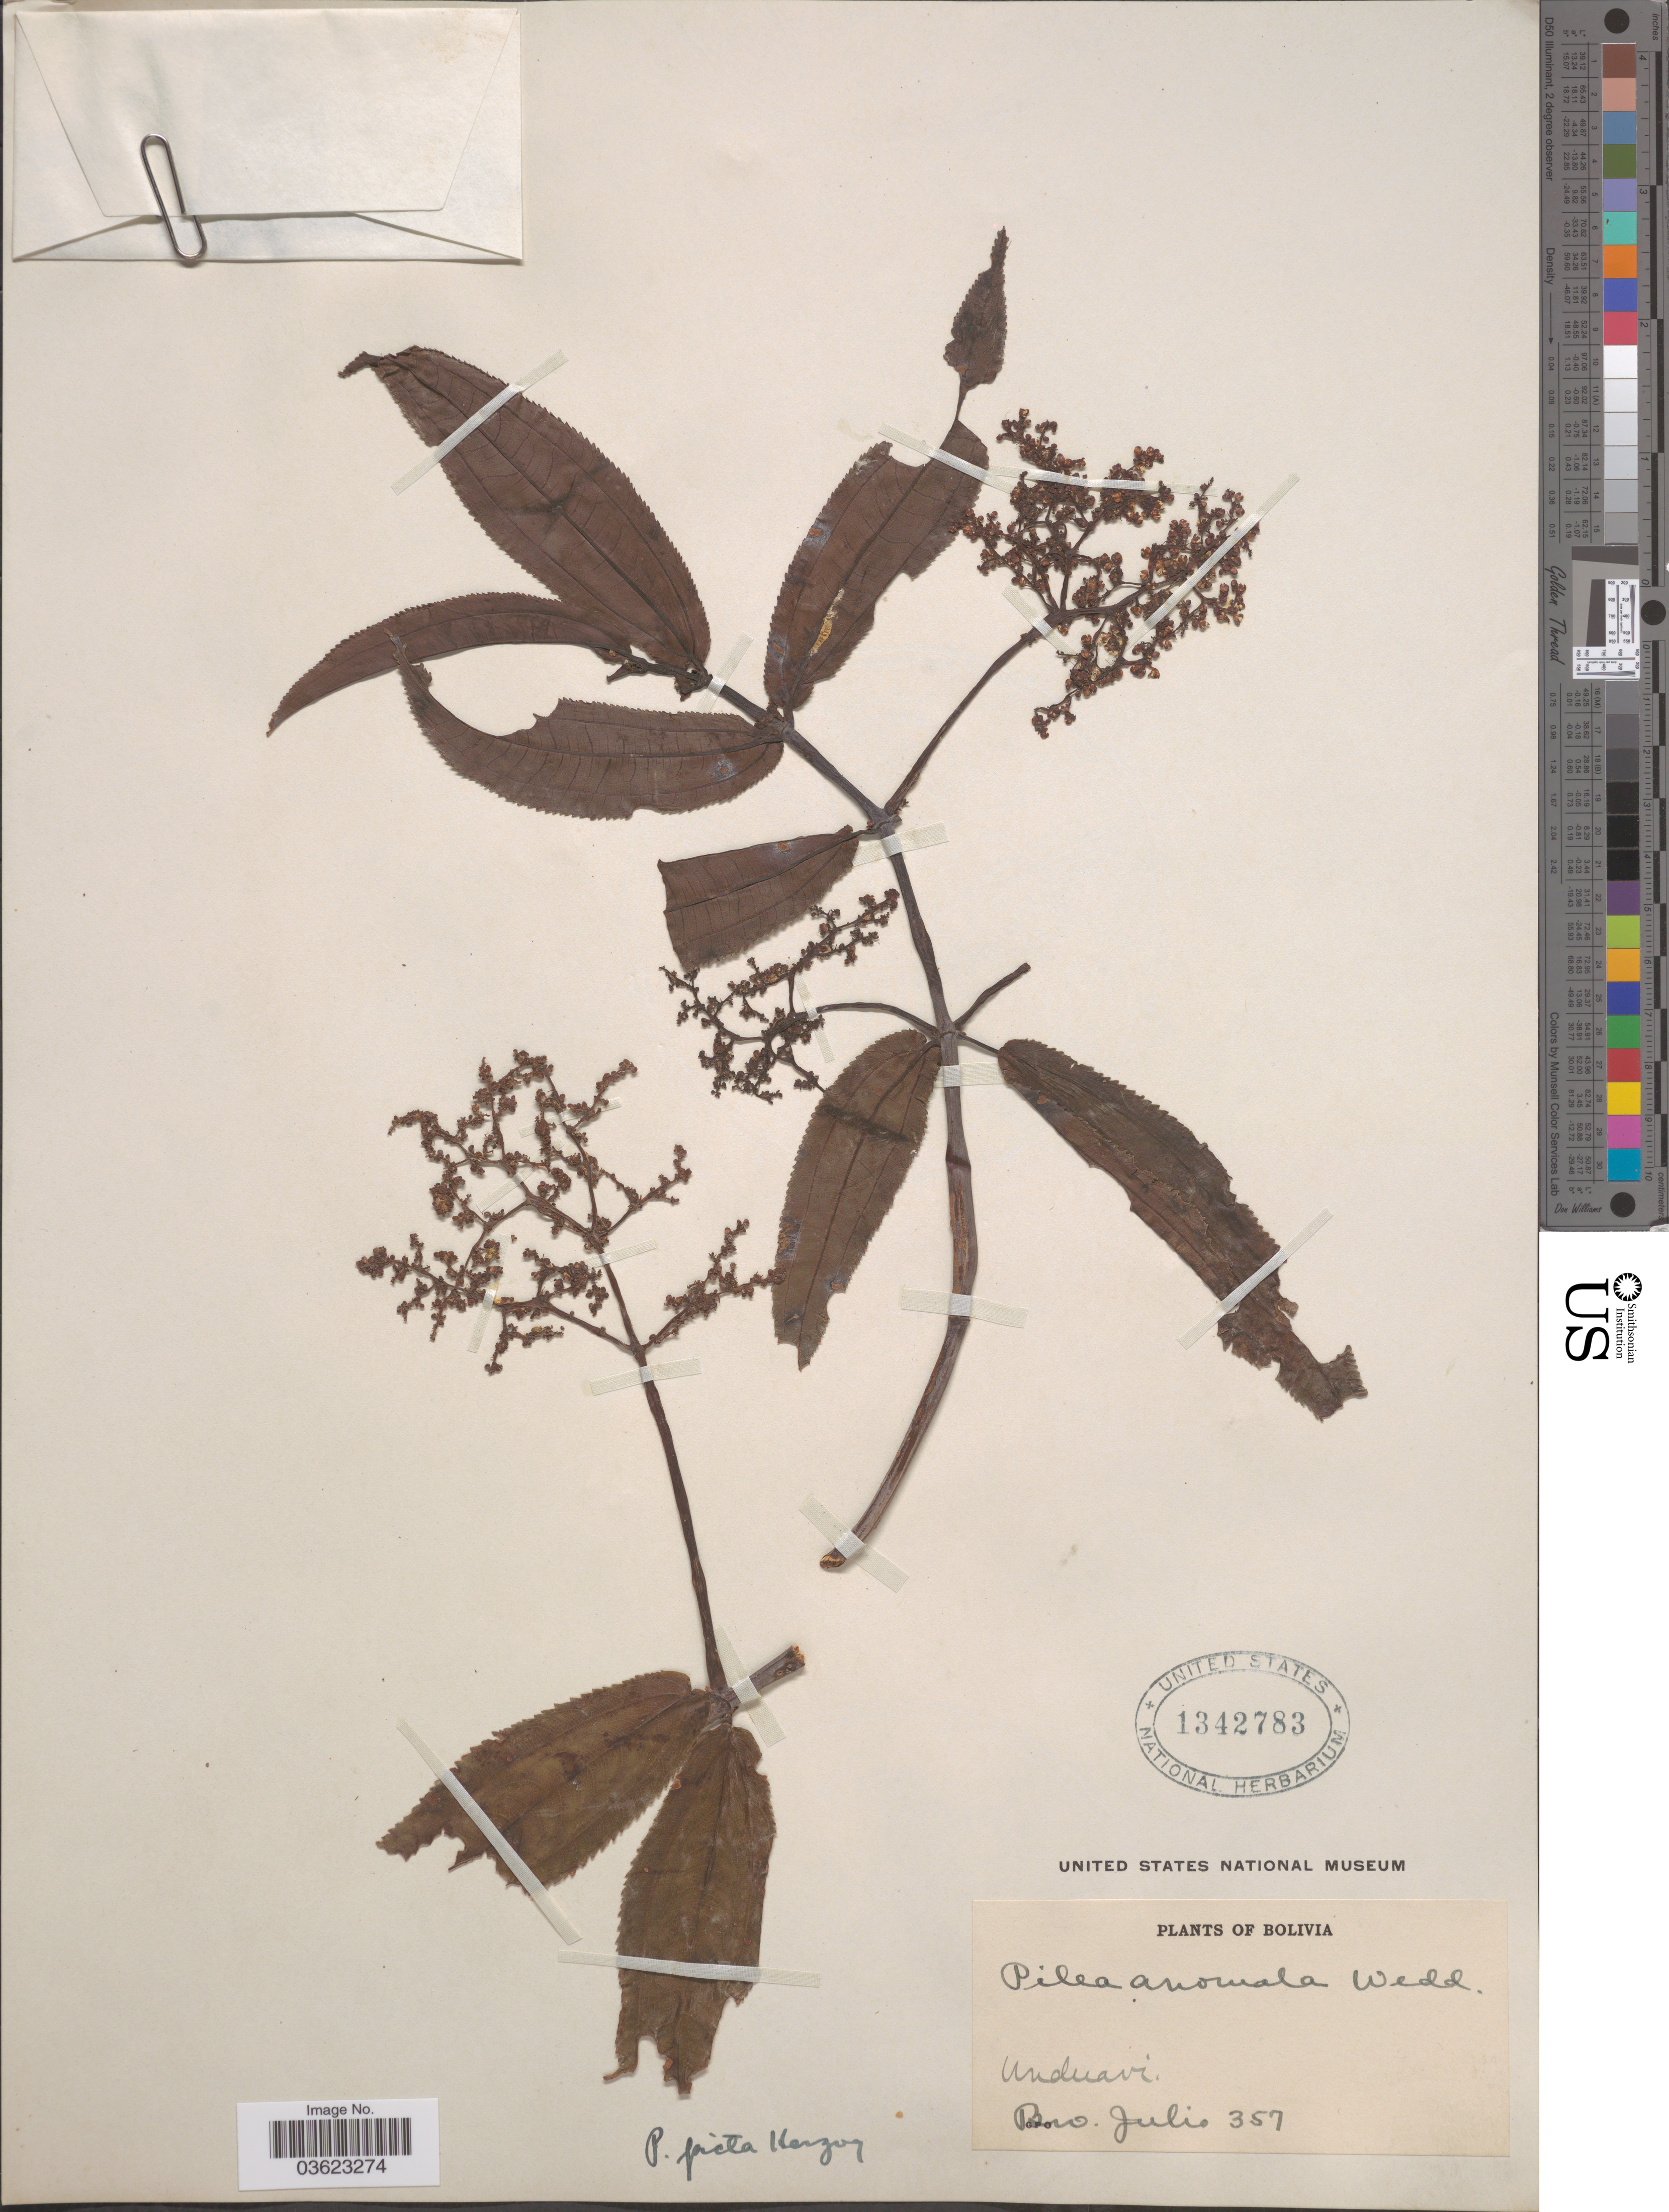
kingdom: Plantae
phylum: Tracheophyta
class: Magnoliopsida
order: Rosales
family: Urticaceae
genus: Pilea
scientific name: Pilea picta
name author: Herzog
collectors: Bro. Julio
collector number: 357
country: Bolivia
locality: Unduavi.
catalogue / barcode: US 1342783